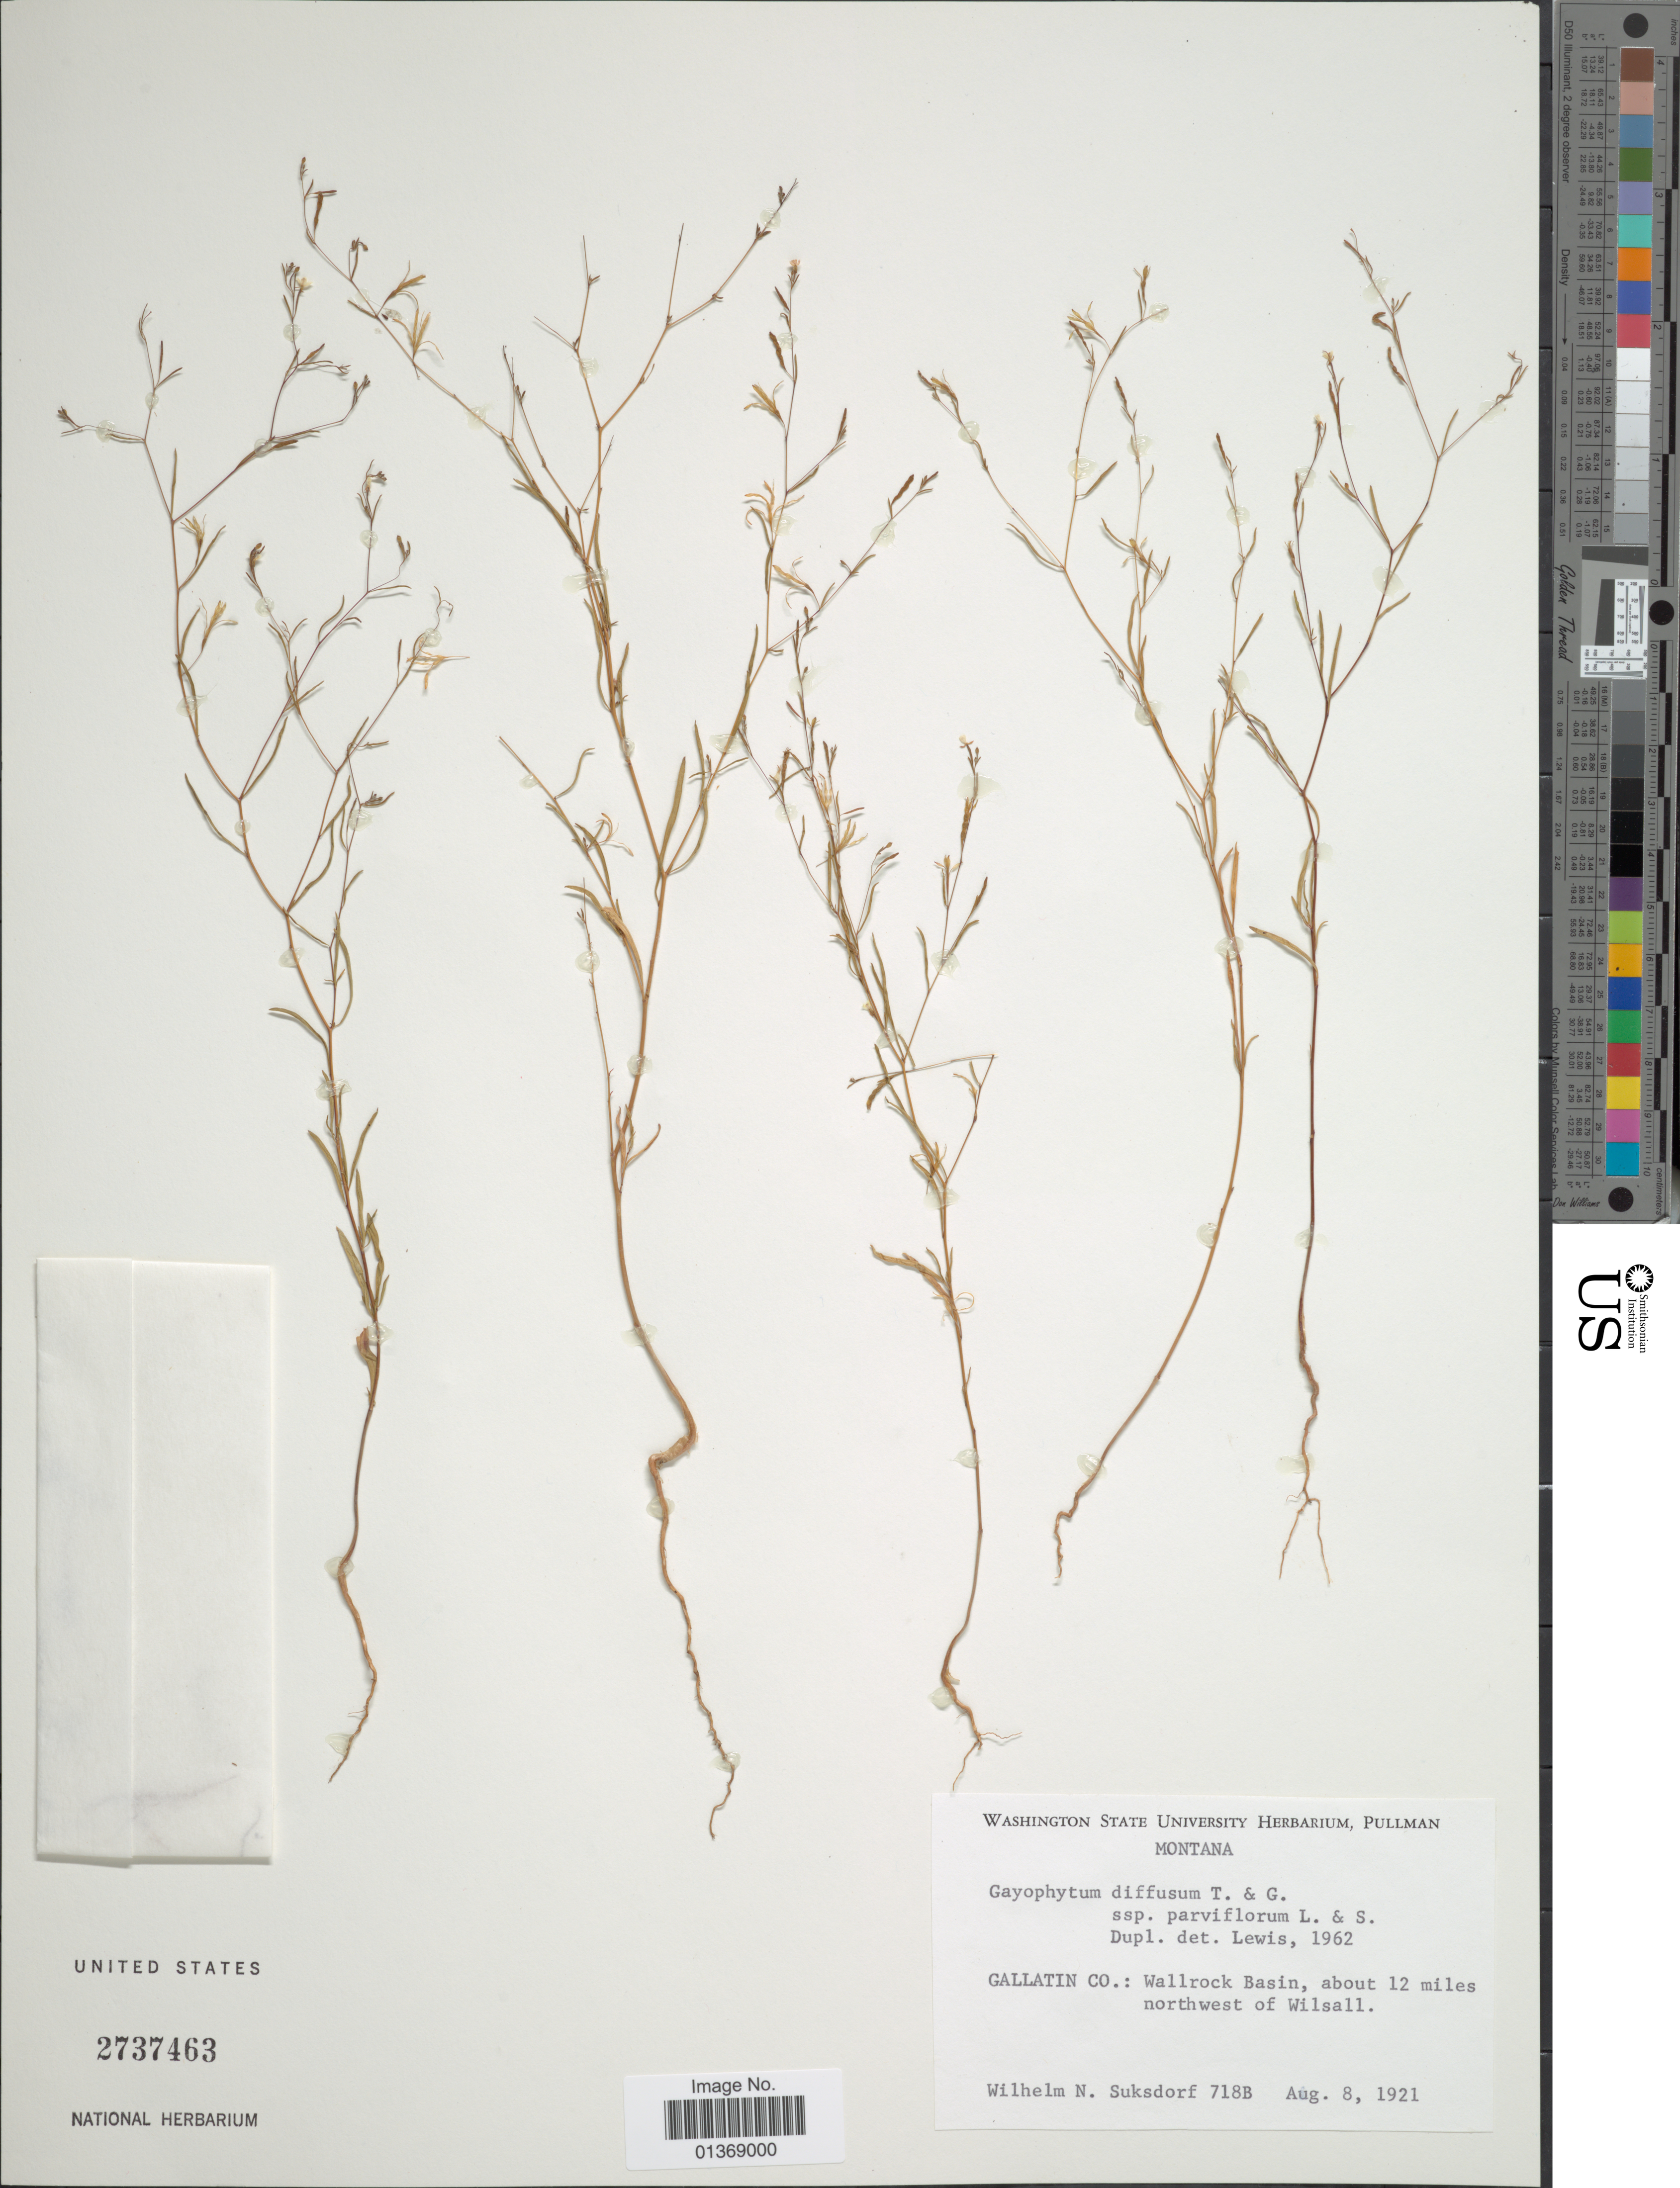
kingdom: Plantae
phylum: Tracheophyta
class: Magnoliopsida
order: Myrtales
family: Onagraceae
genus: Gayophytum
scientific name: Gayophytum diffusum subsp. parviflorum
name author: F. H. Lewis & Szweyk.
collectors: W. N. Suksdorf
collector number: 718B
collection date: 1921-08-08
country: United States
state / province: Montana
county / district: Gallatin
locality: Wallrock Basin, about 12 miles NW of Wilsall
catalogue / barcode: US 2737463